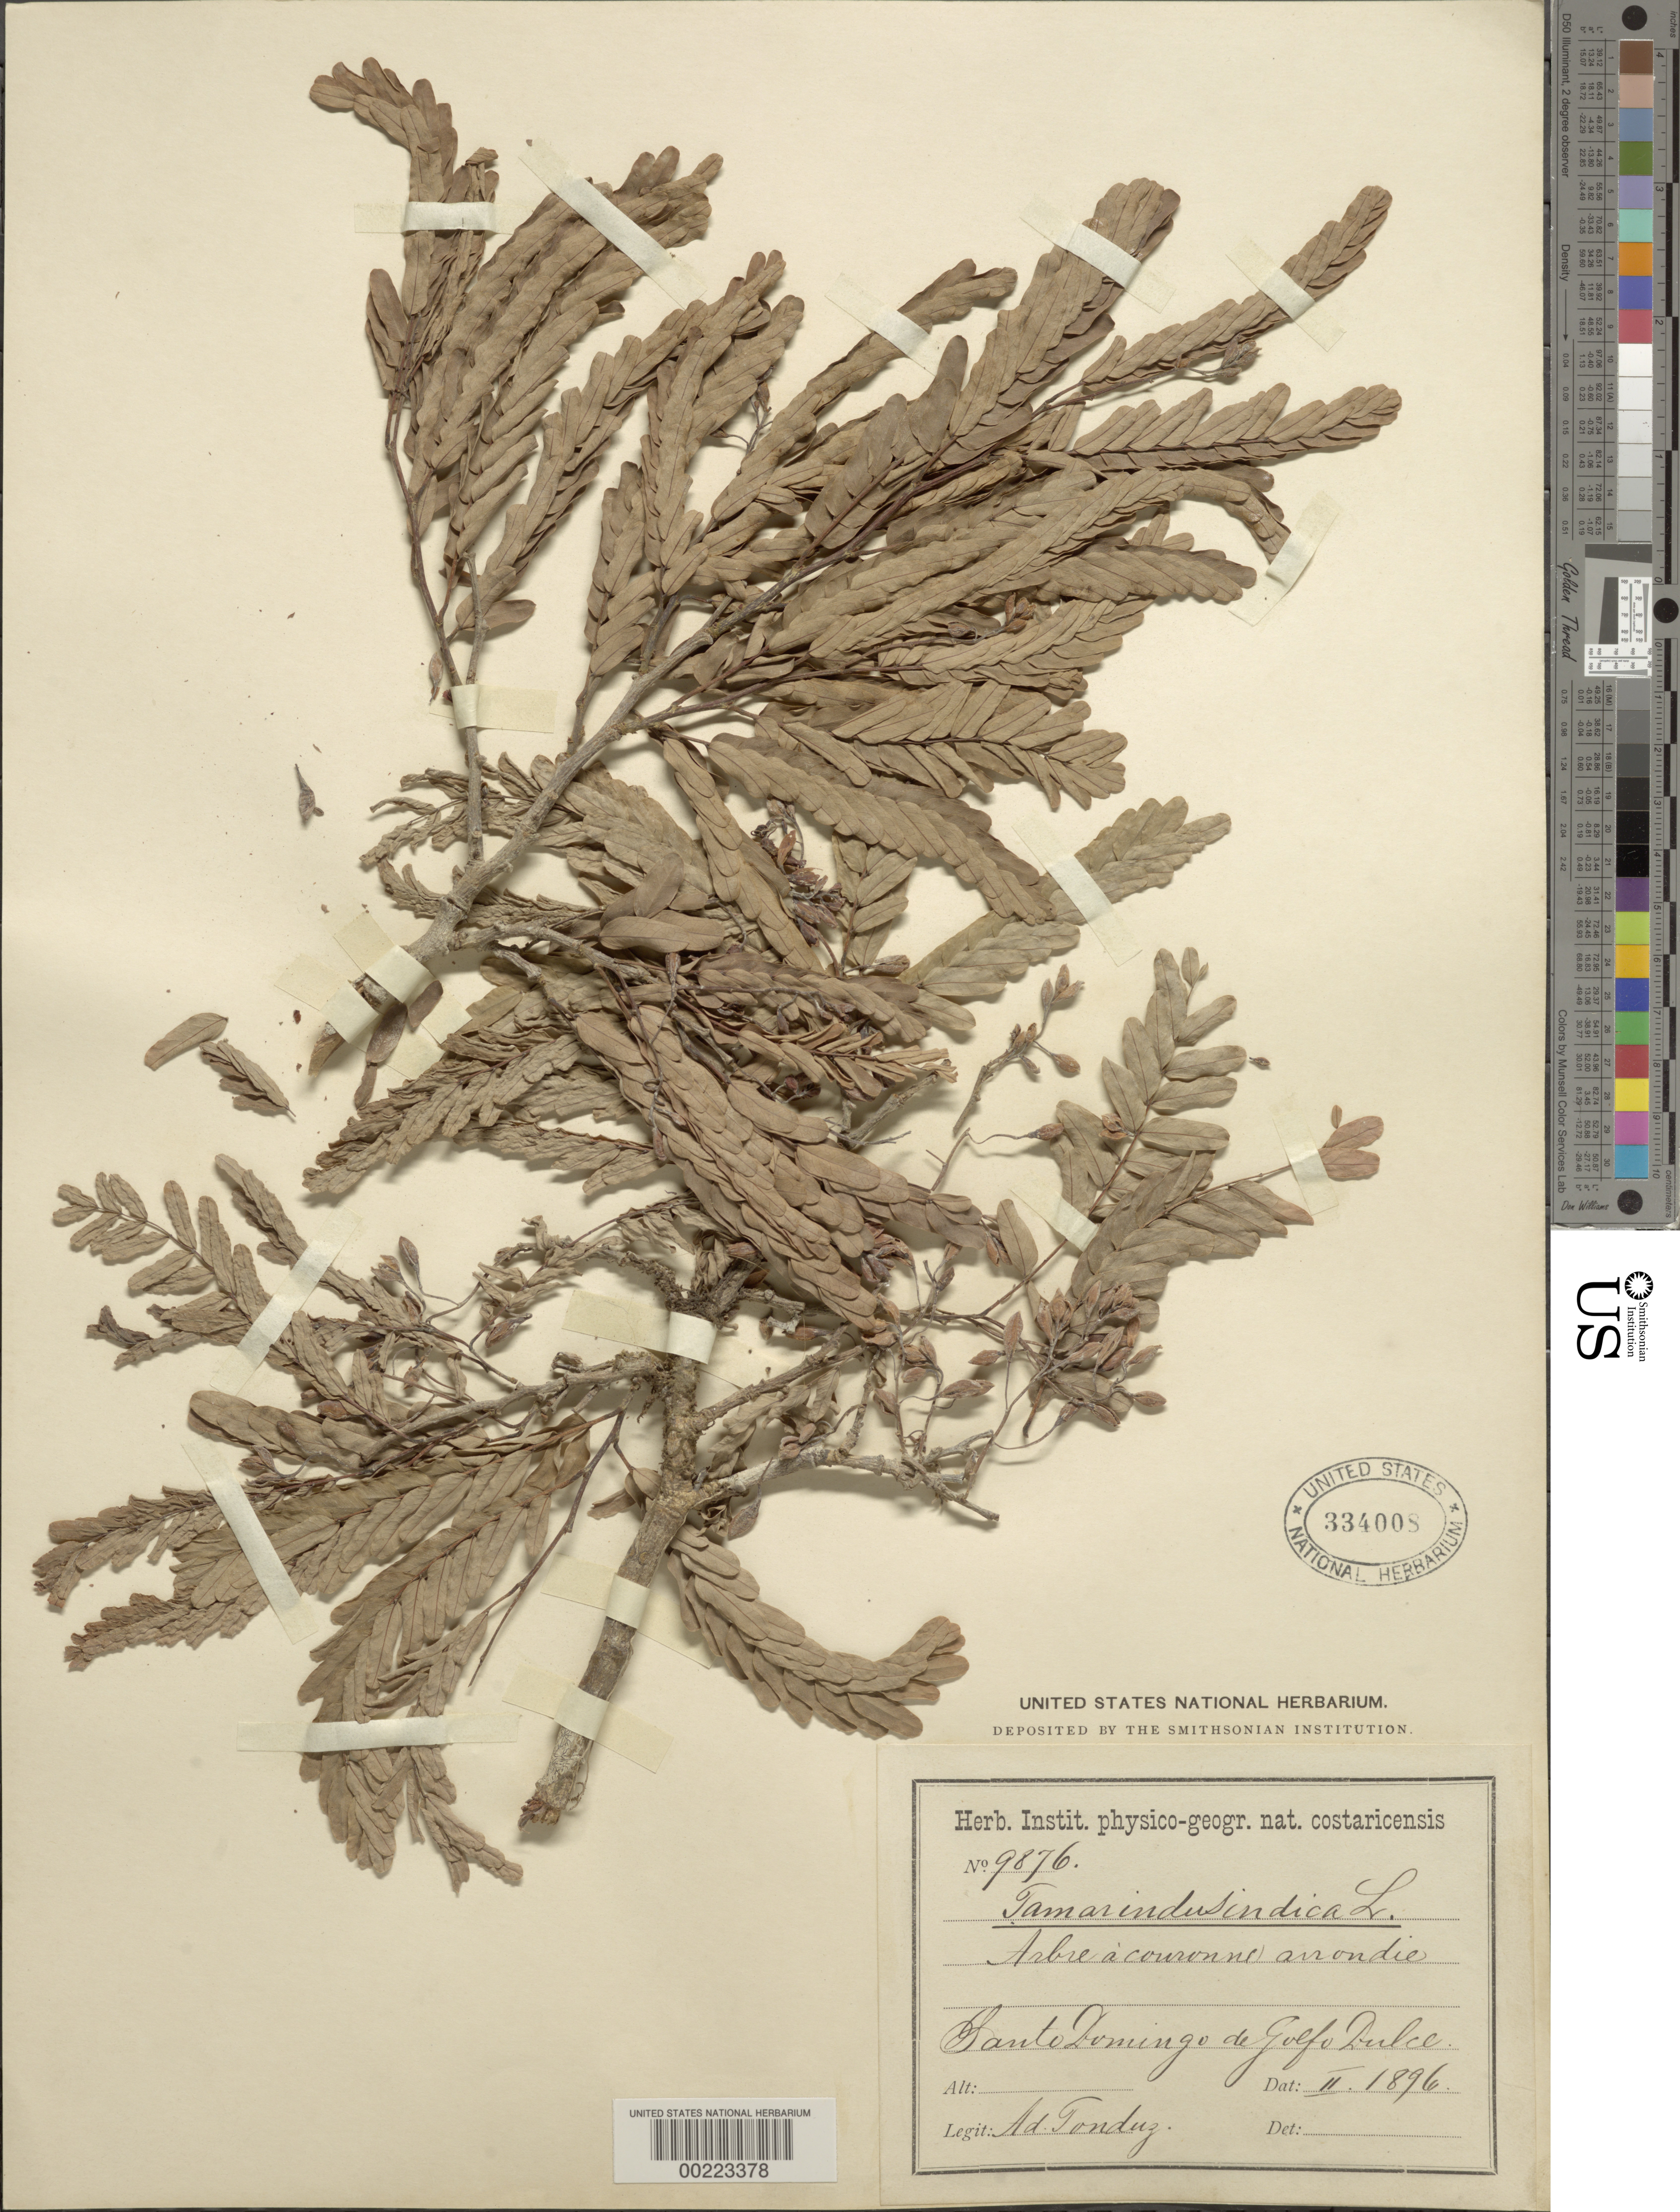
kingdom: Plantae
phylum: Tracheophyta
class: Magnoliopsida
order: Fabales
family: Fabaceae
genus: Tamarindus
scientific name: Tamarindus indica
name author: L.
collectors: A. Tonduz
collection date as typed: Feb 1896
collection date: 1896-02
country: Costa Rica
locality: Santo Domingo de Golfo Dulce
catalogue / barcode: US 334008